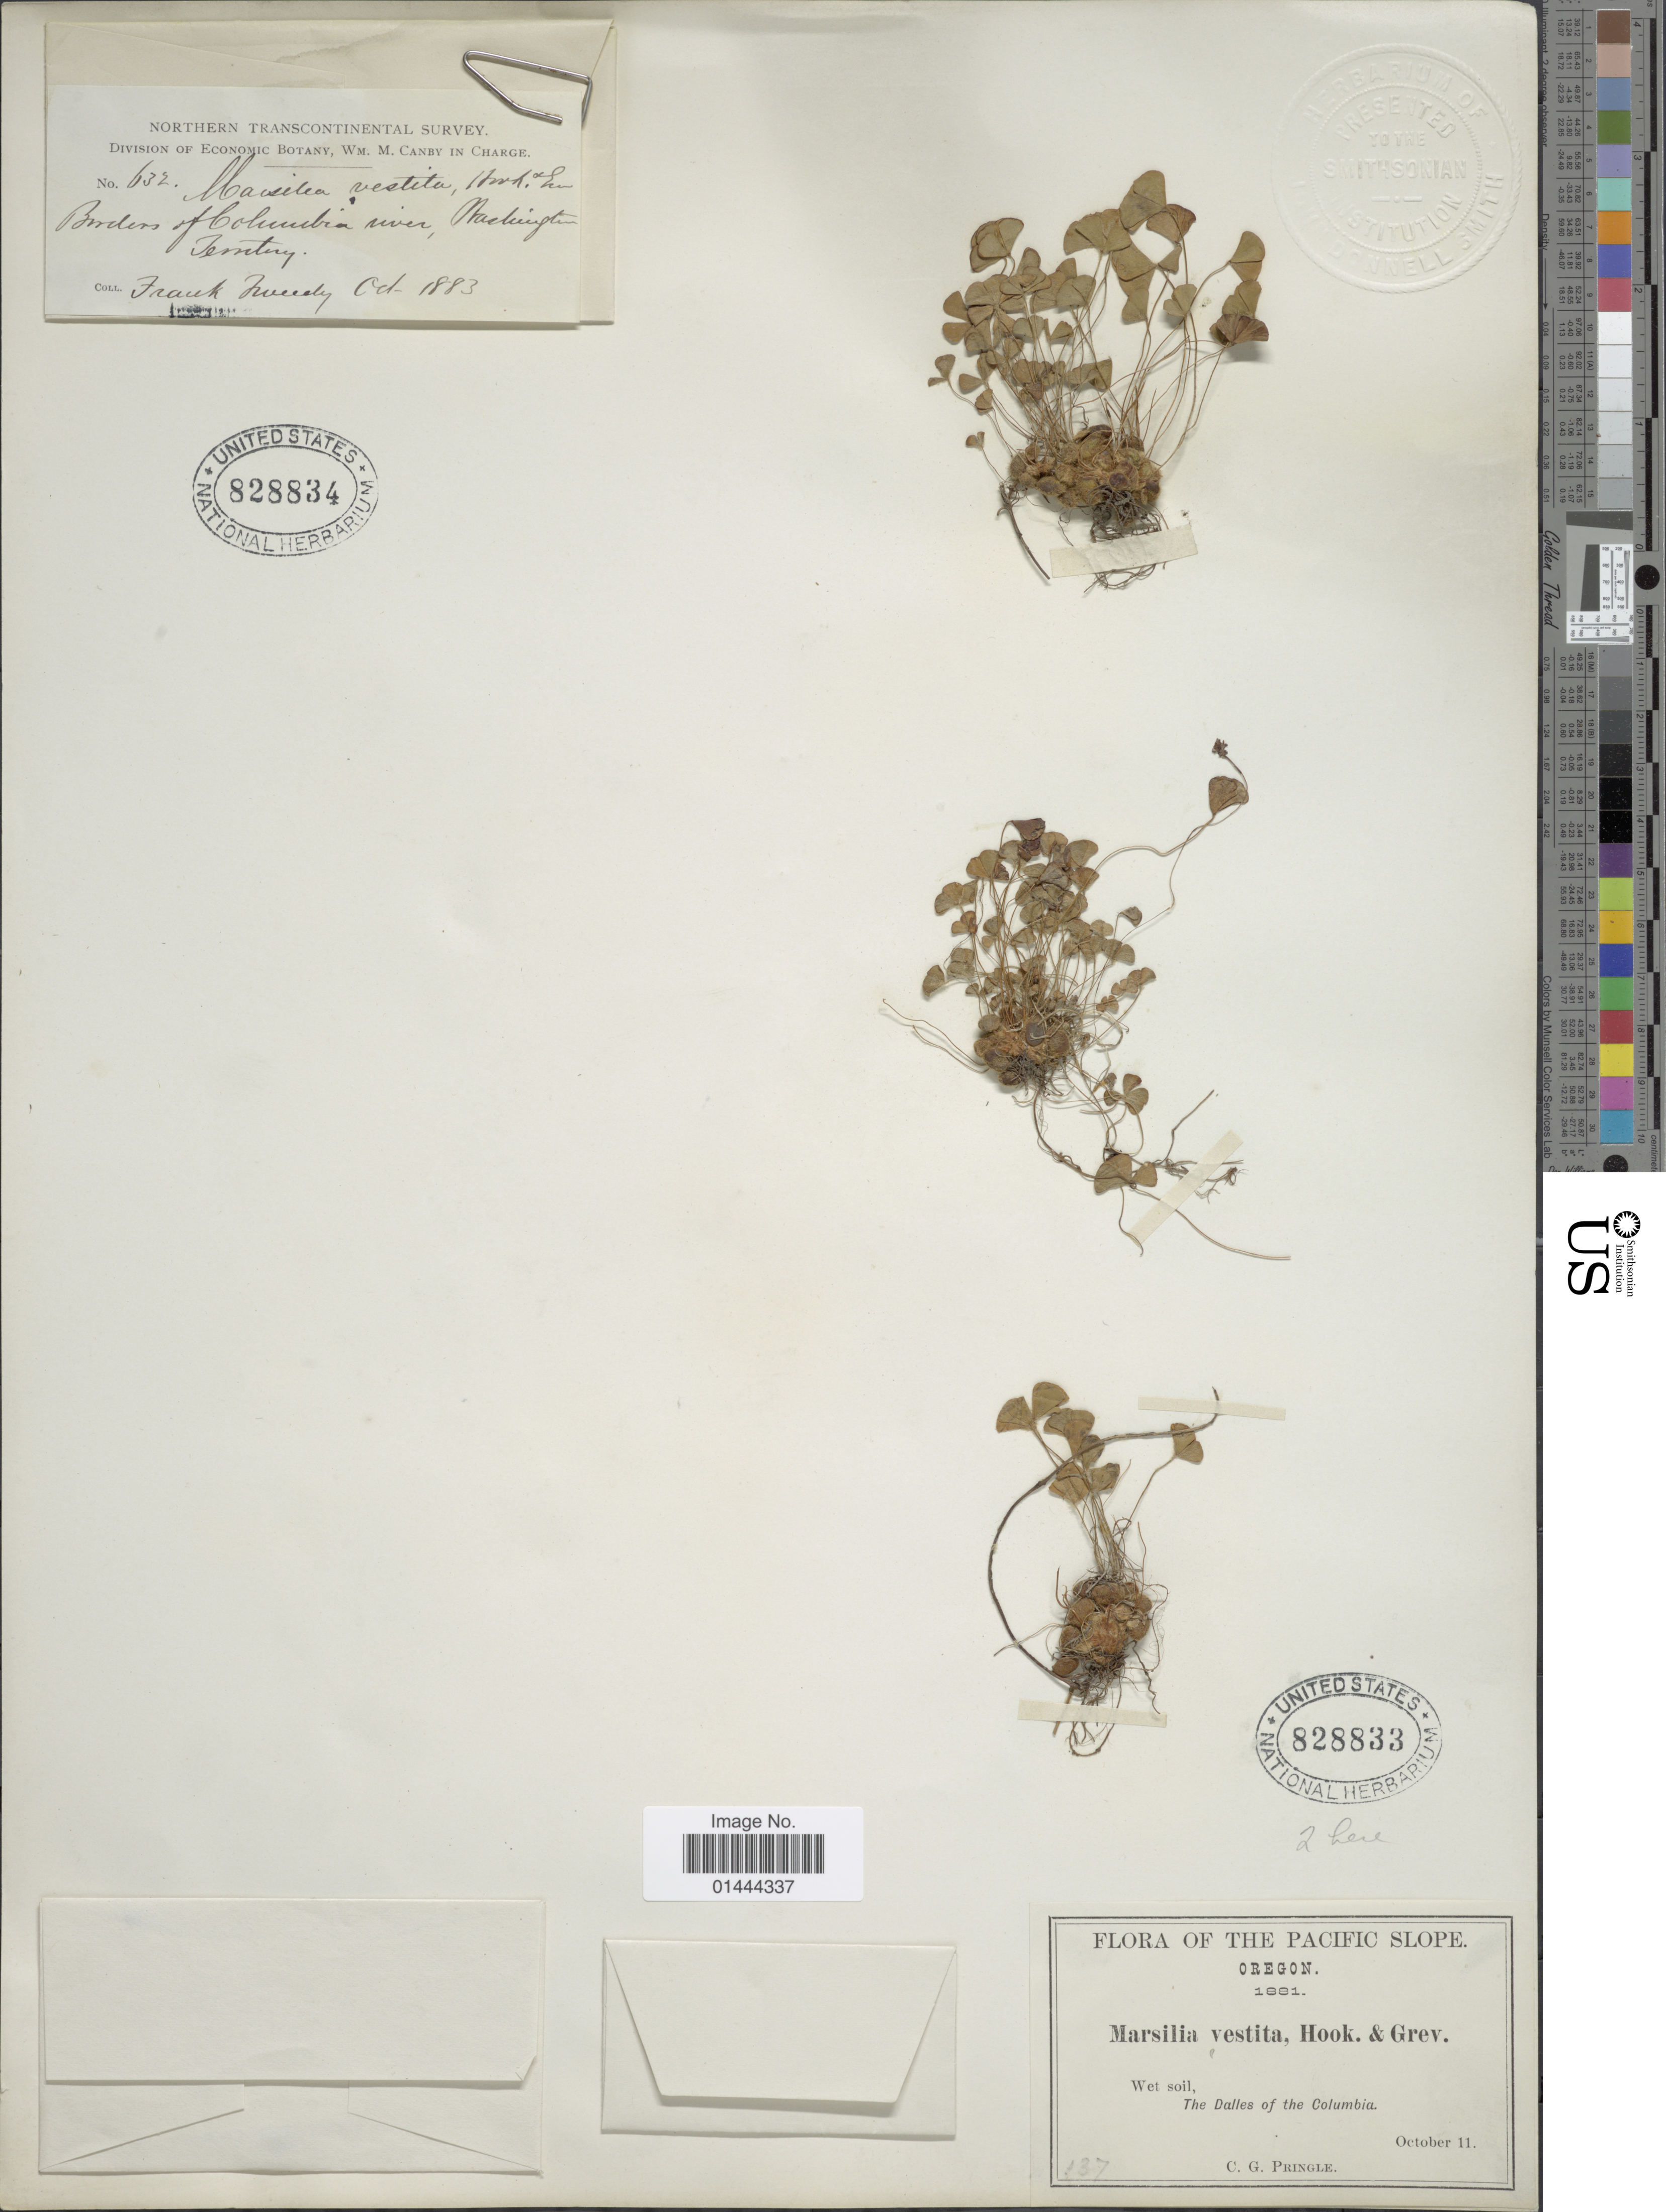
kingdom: Plantae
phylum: Tracheophyta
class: Polypodiopsida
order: Salviniales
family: Marsileaceae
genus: Marsilea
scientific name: Marsilea vestita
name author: Hook. & Grev.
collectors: F. Tweedy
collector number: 632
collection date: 1883-10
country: United States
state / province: Washington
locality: Northern Transcontinental, borders of Columbia river, Washington Territory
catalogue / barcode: US 828834-2